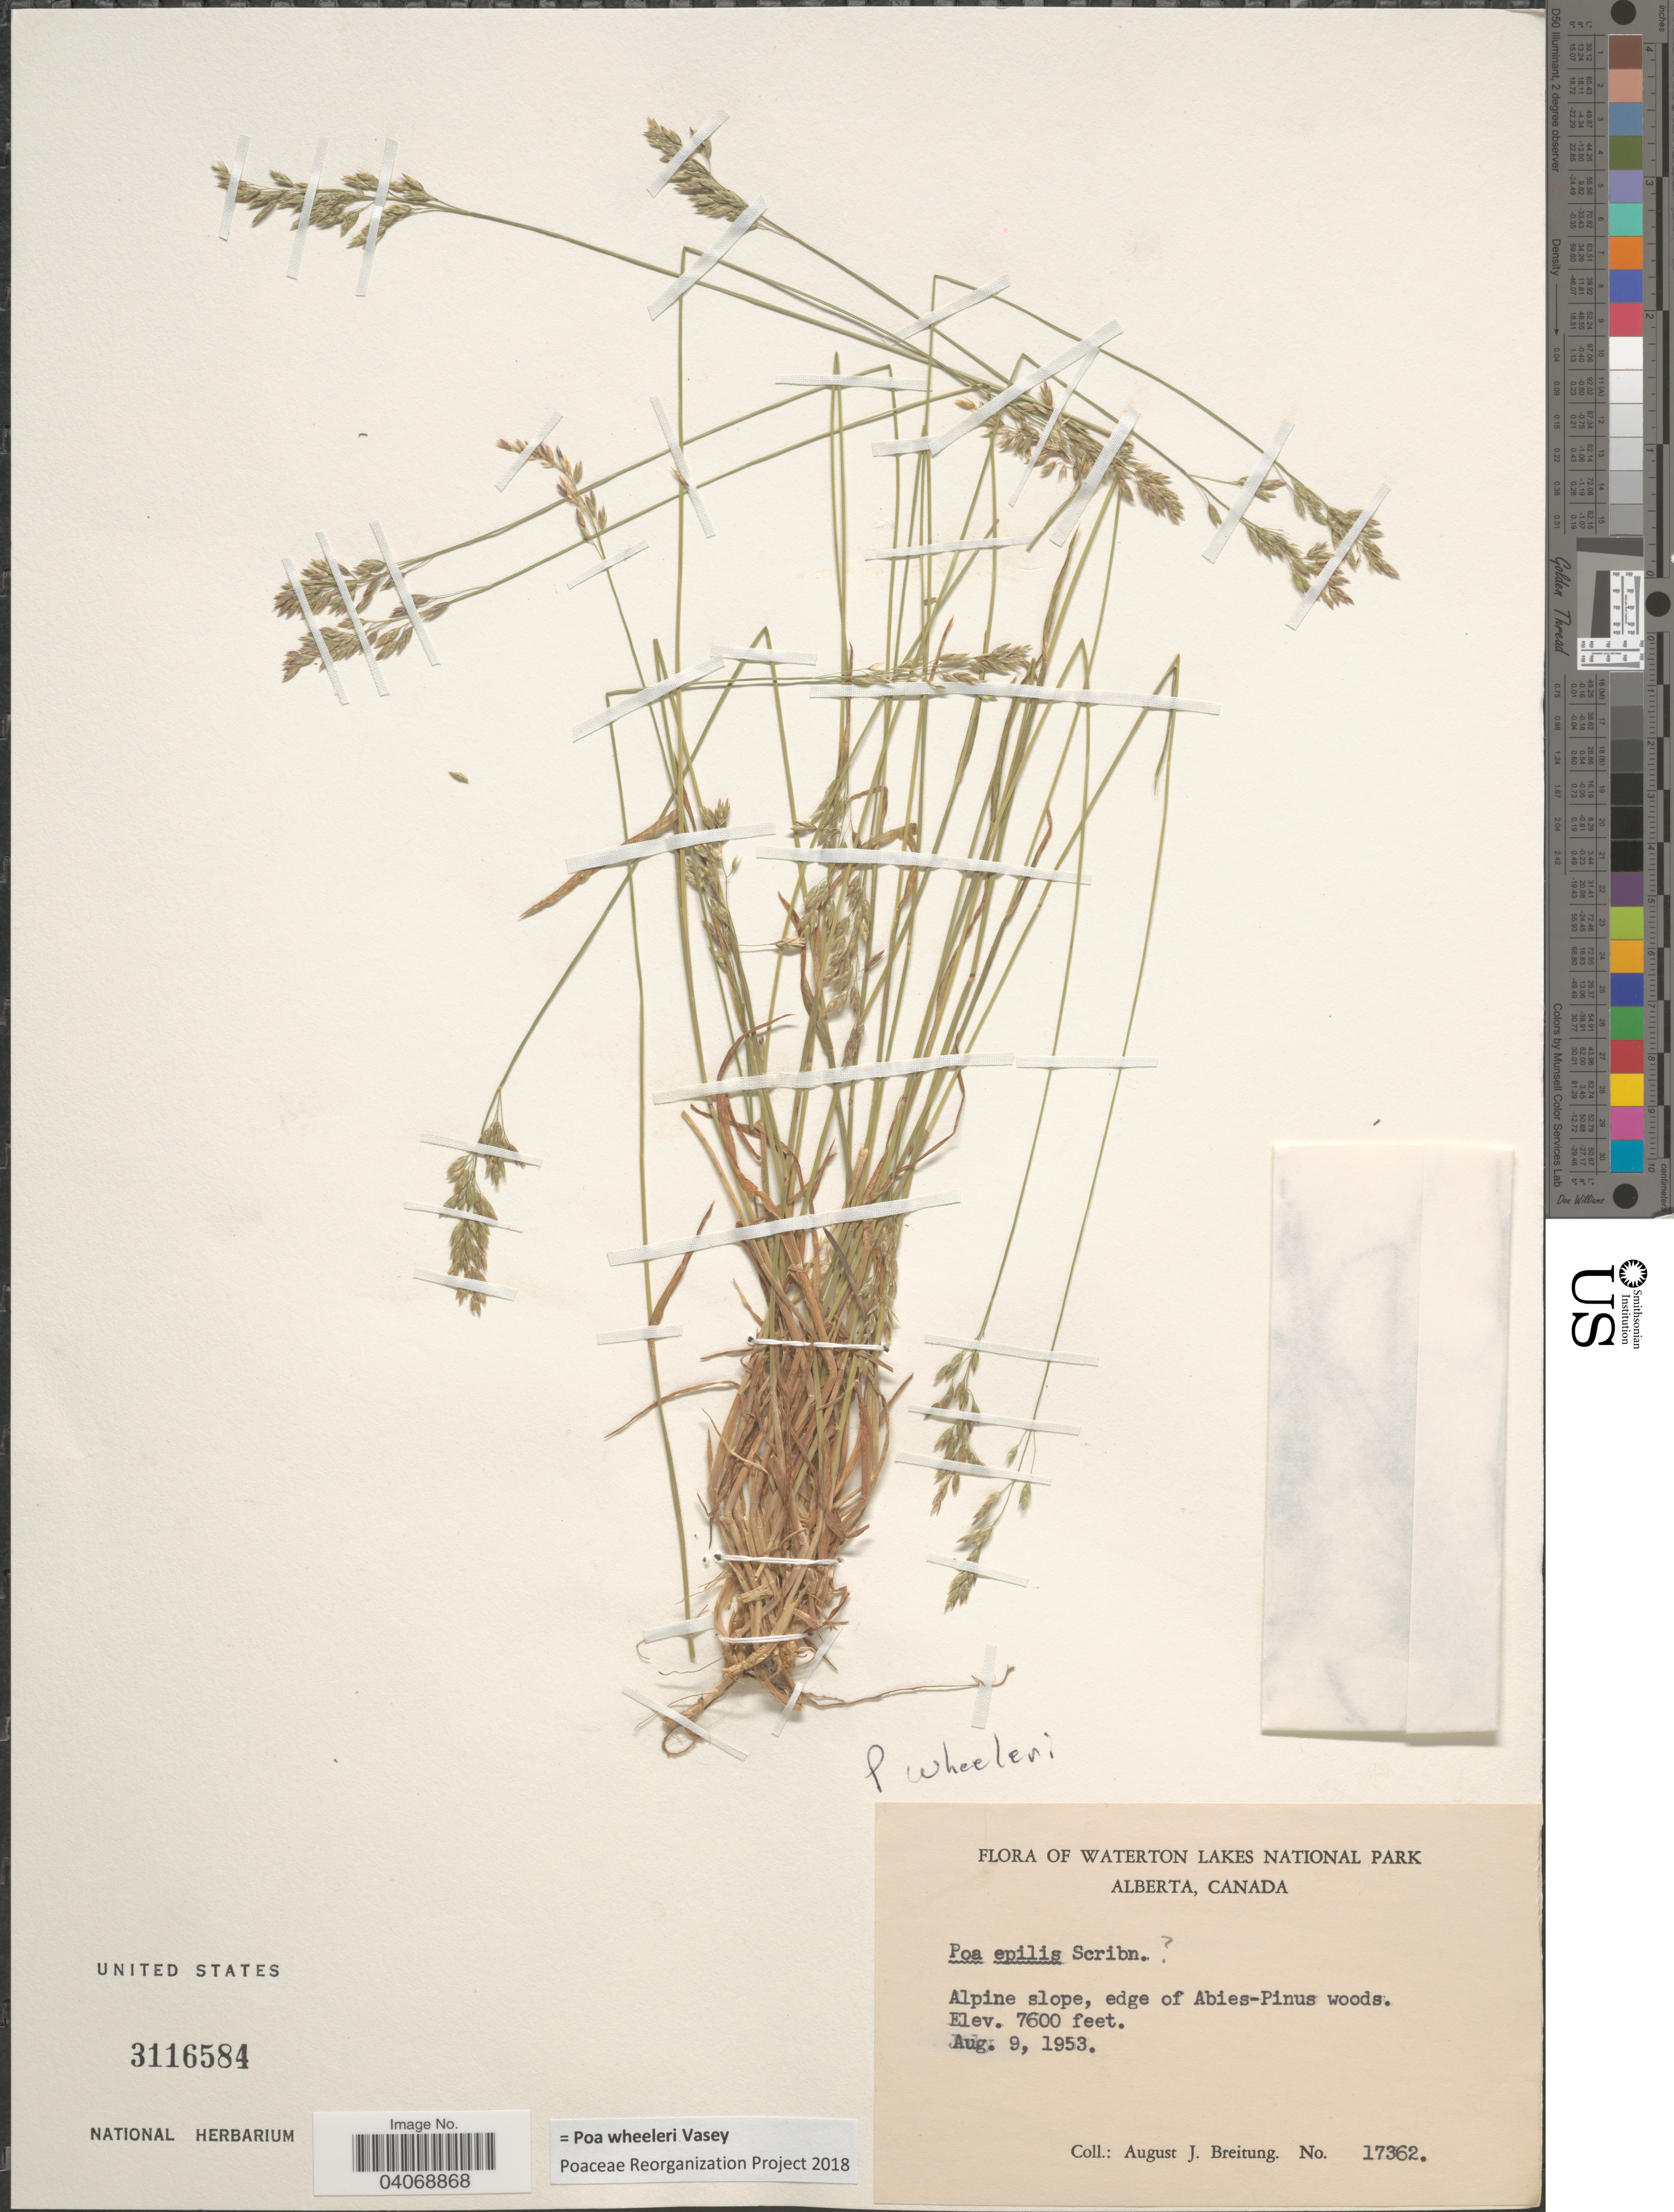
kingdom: Plantae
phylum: Tracheophyta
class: Liliopsida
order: Poales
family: Poaceae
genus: Poa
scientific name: Poa wheeleri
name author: Vasey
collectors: A. Breitung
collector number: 17362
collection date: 1953-08-09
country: Canada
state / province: Alberta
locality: Waterton Lakes National Park. Alpine slope, edge of Abies-Pinus woods.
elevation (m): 2316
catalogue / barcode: US 3116584